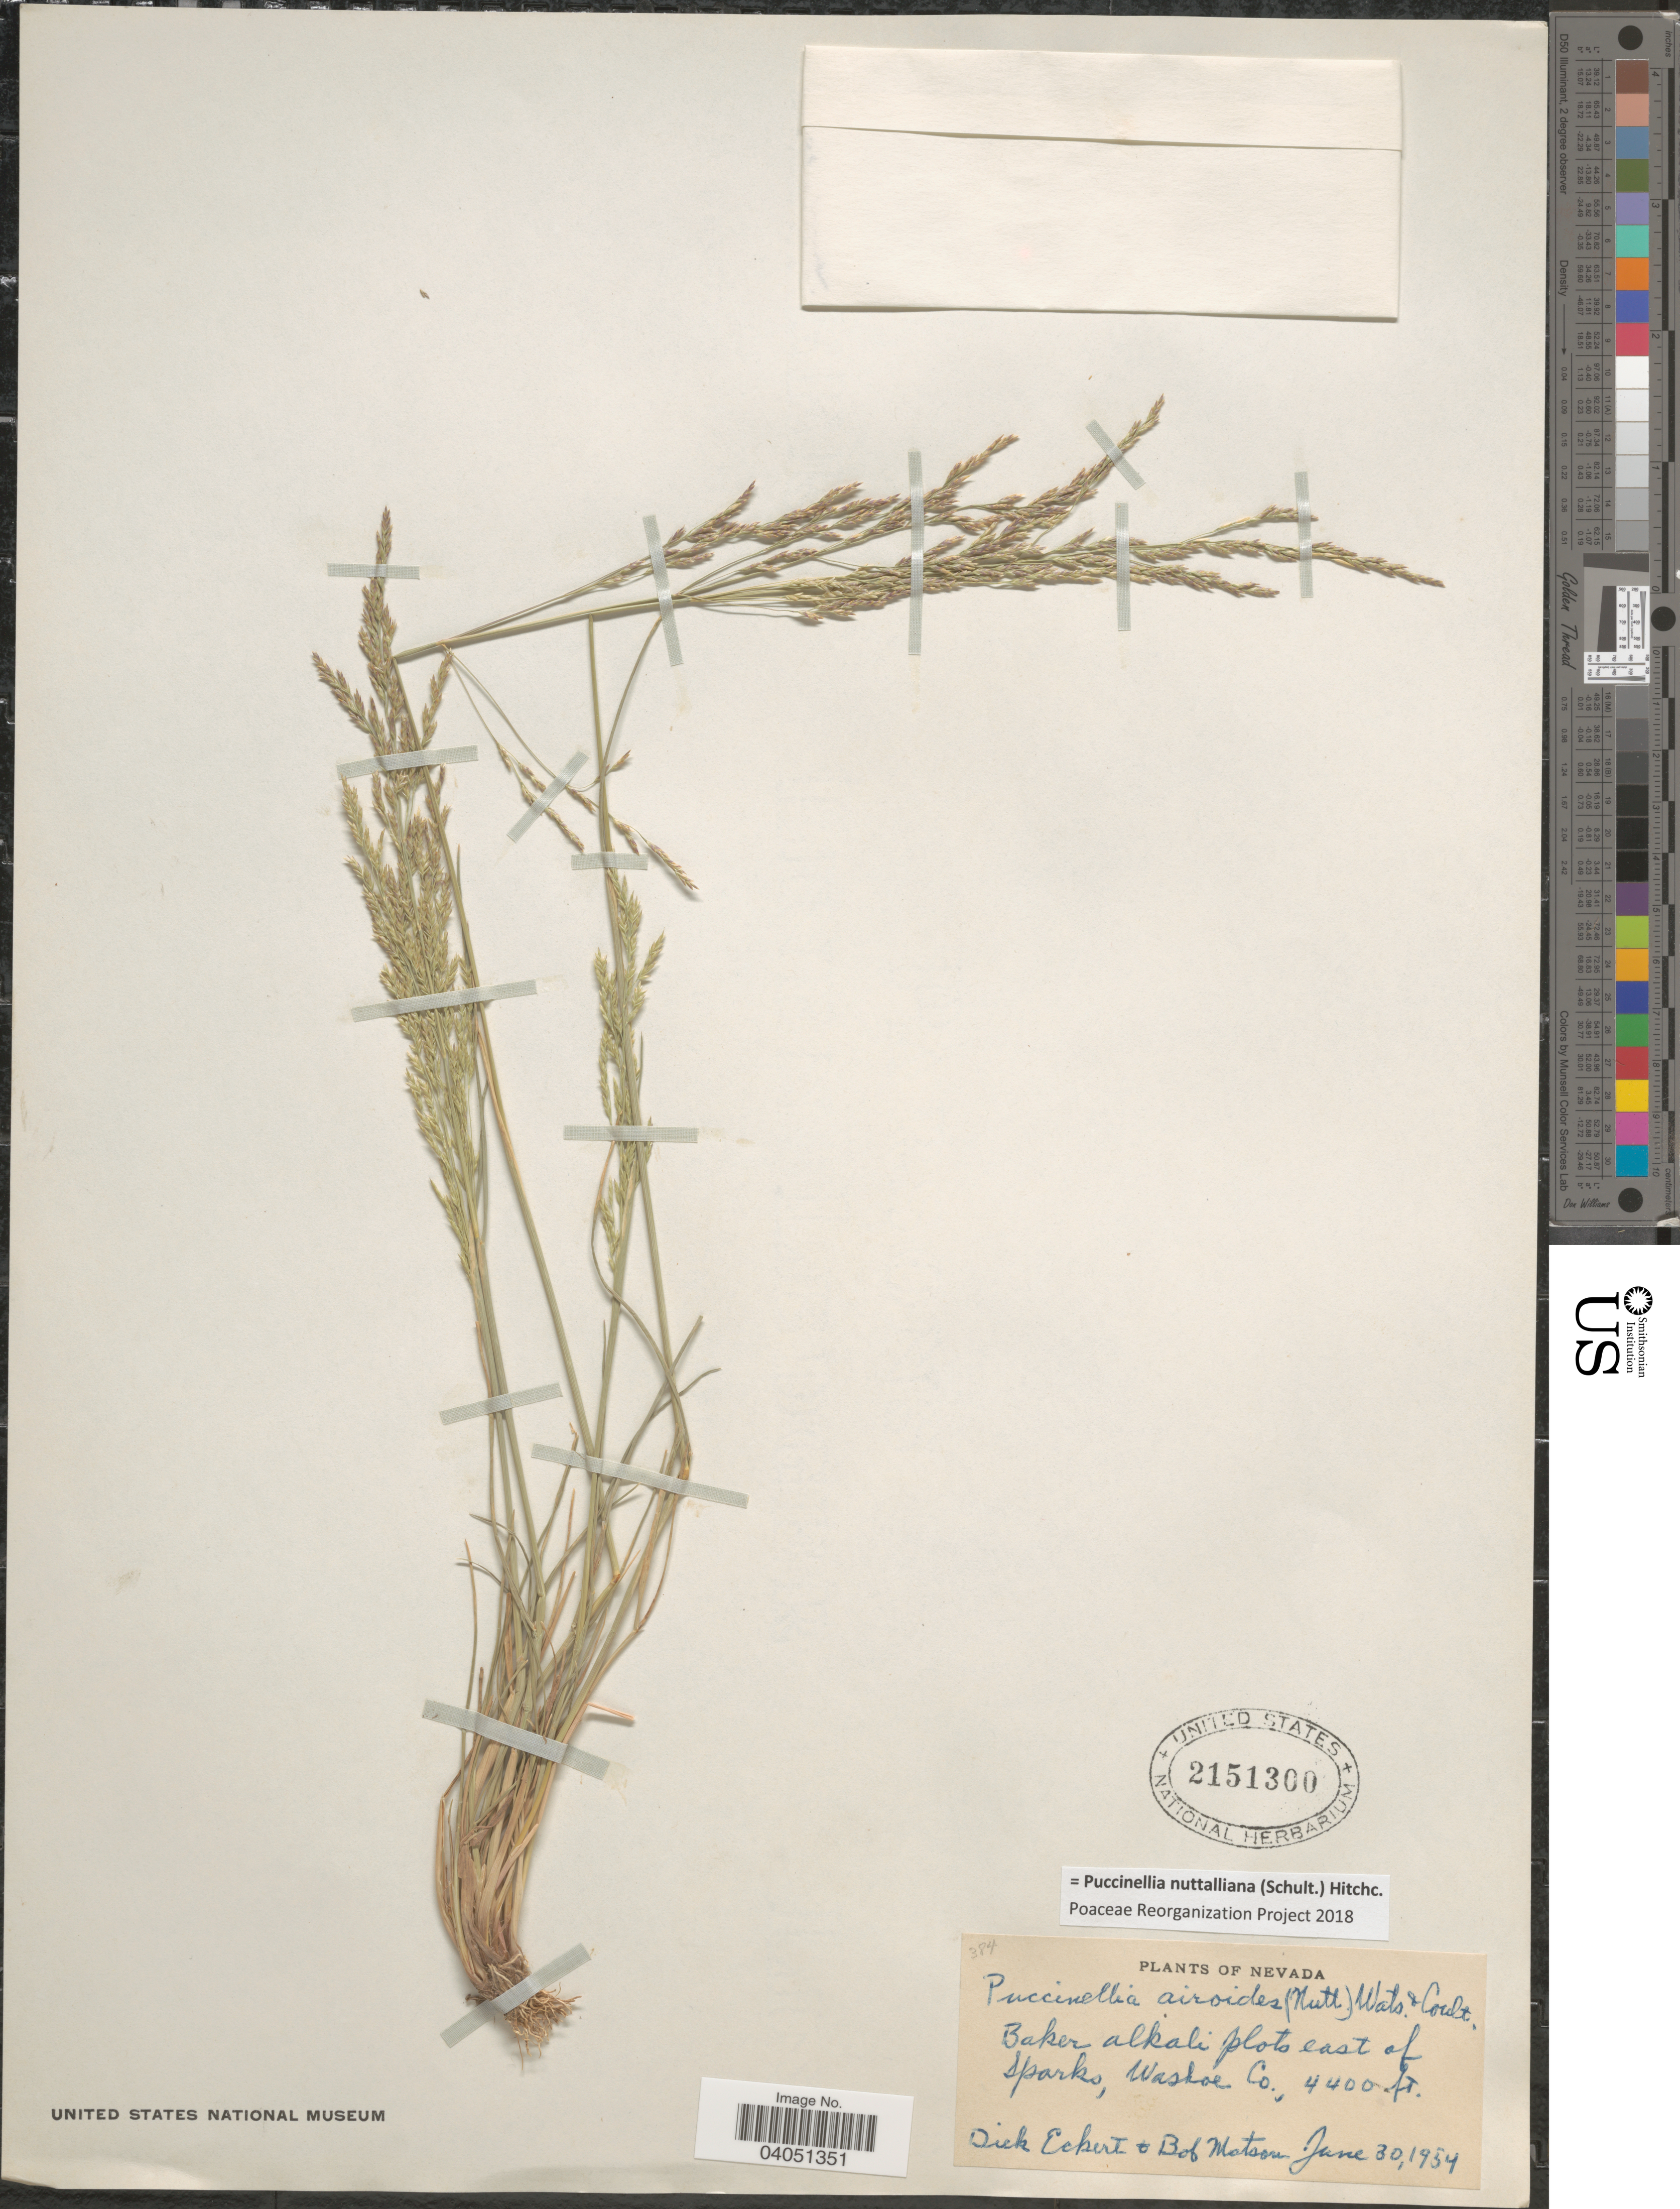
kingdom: Plantae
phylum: Tracheophyta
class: Liliopsida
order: Poales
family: Poaceae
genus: Puccinellia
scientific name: Puccinellia nuttalliana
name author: (Schult.) Hitchc.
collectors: D. Eckert & B. Matson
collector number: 384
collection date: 1954-06-30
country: United States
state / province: Nevada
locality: Baker alkali plots east of Sparks, Washoe Co.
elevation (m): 1341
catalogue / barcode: US 2151300